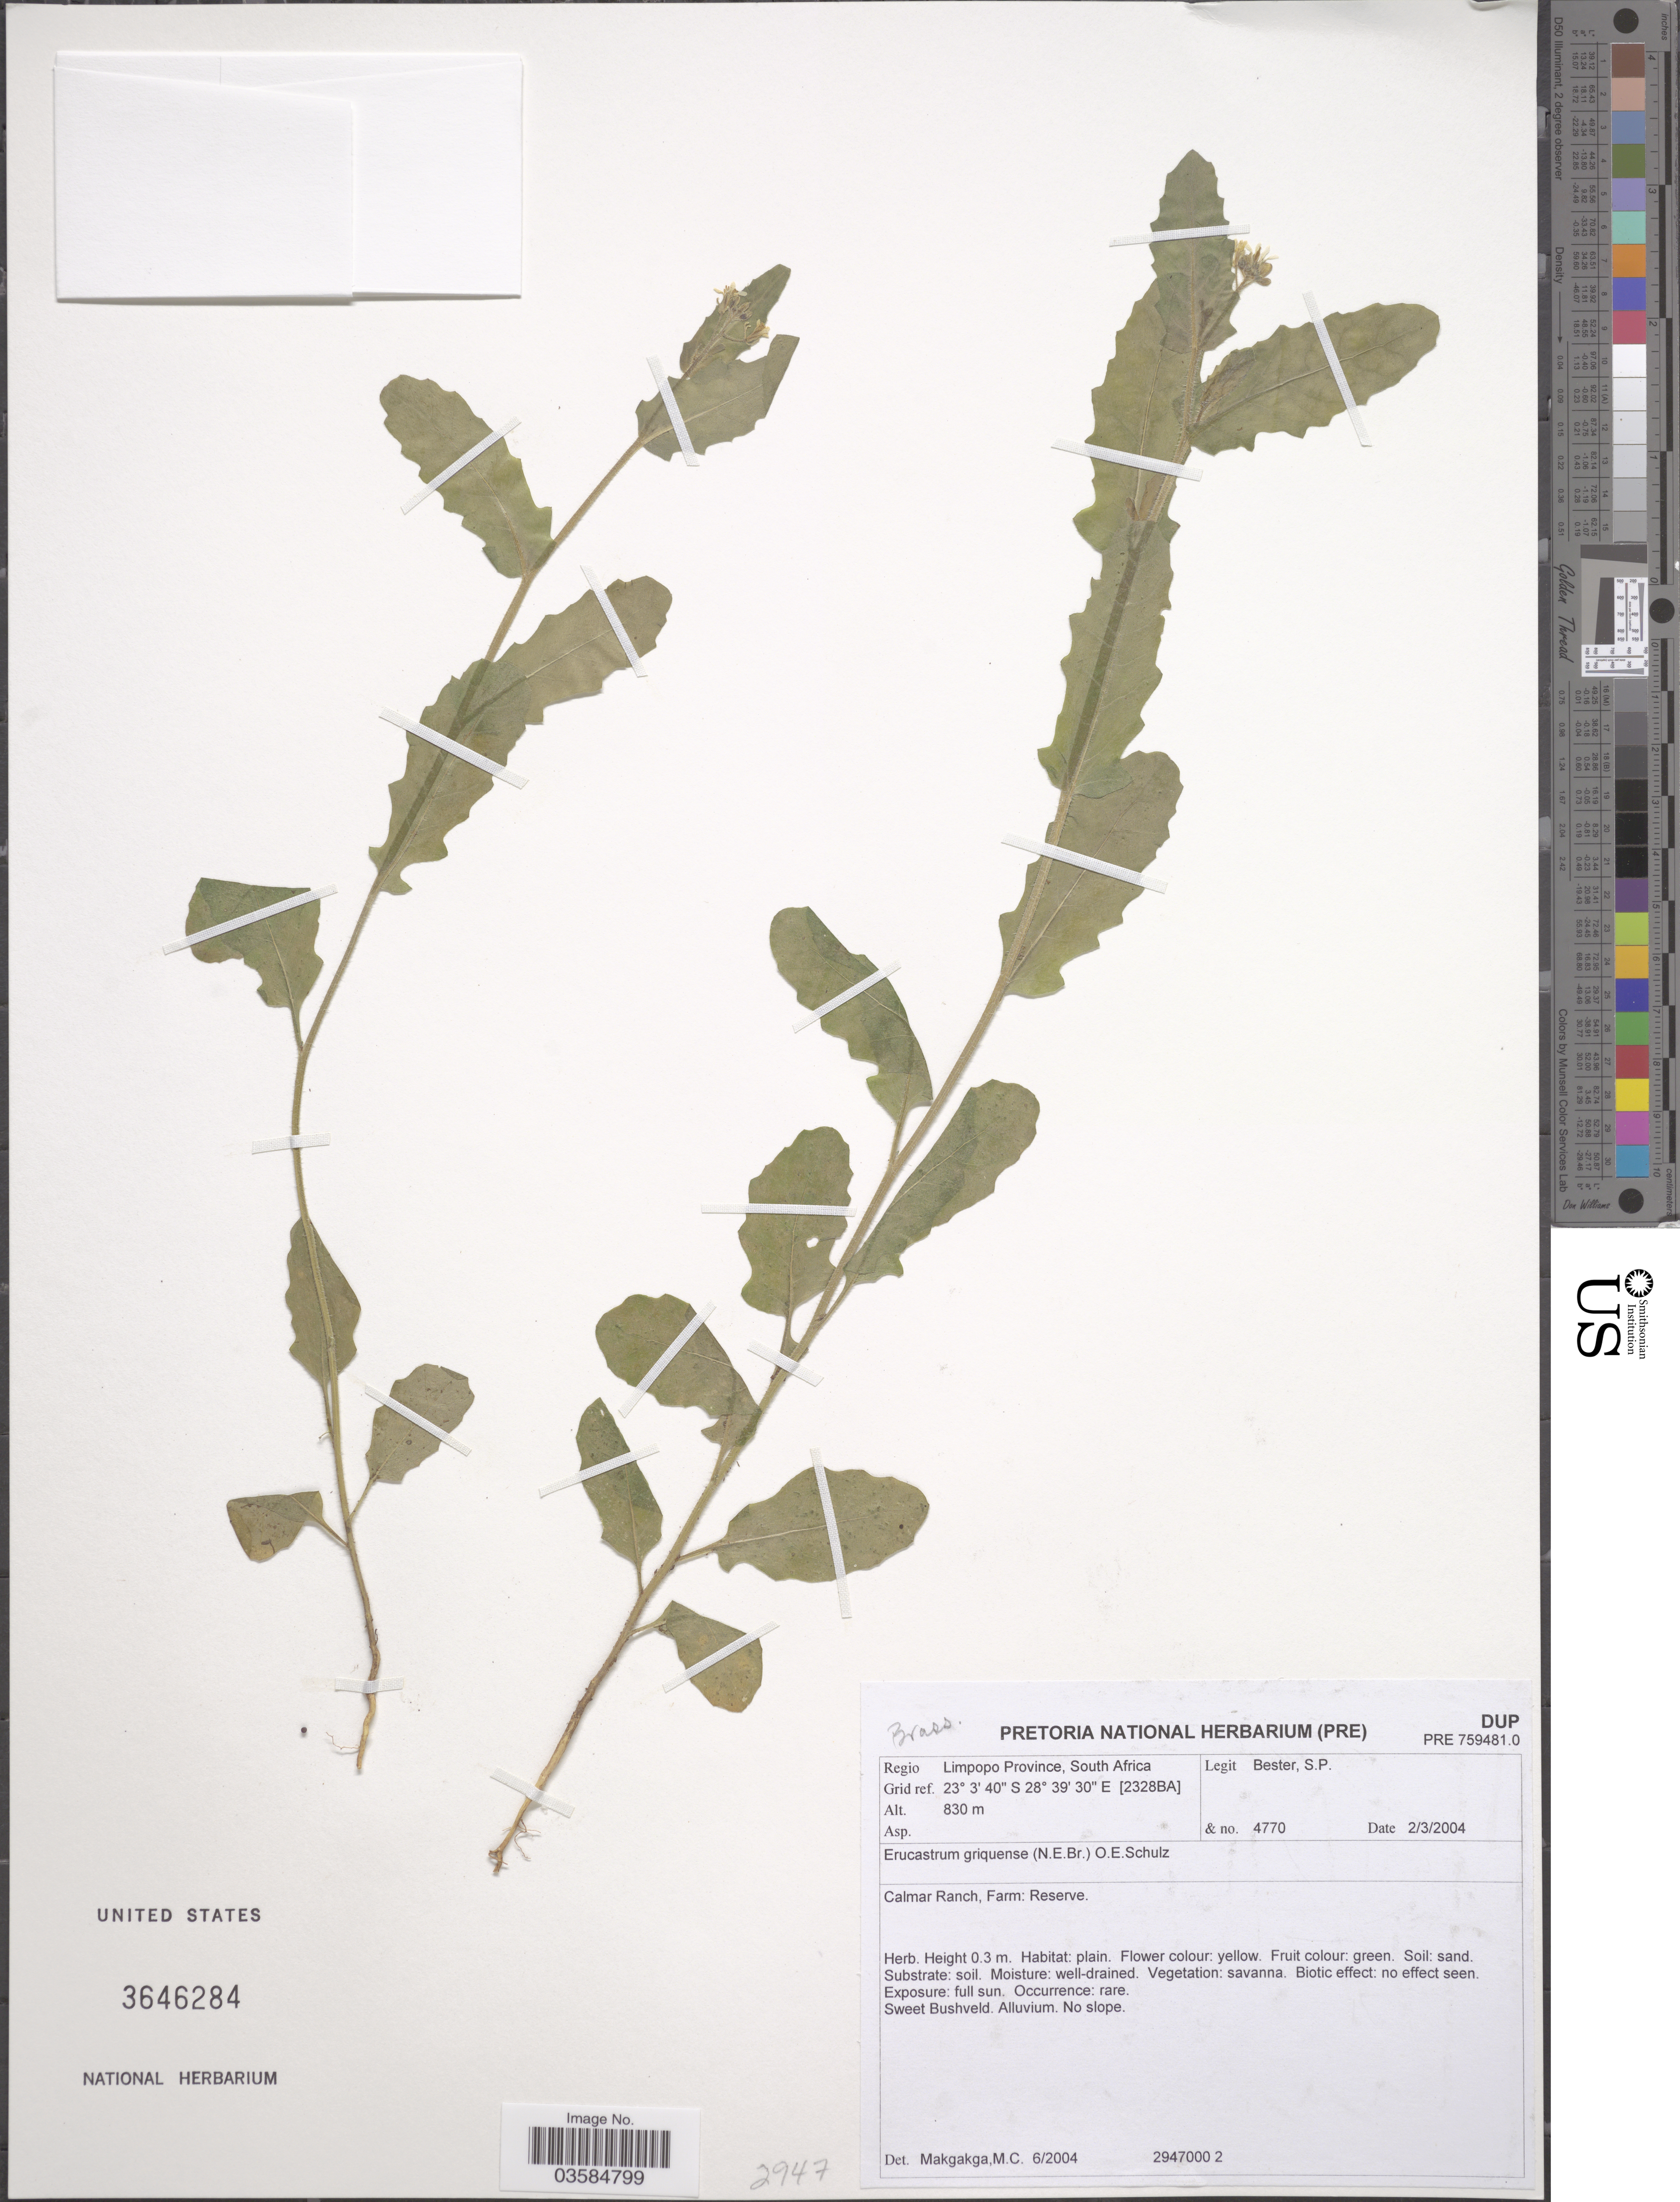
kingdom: Plantae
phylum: Tracheophyta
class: Magnoliopsida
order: Brassicales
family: Brassicaceae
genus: Erucastrum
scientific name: Erucastrum griquense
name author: O.E. Schulz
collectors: S. Bester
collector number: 4770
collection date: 2004-03-02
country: South Africa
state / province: Limpopo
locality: Regio Limpopo Province. Grid ref. [2328BA]. Calmar Ranch, Farm: Reserve.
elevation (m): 830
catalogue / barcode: US 3646284